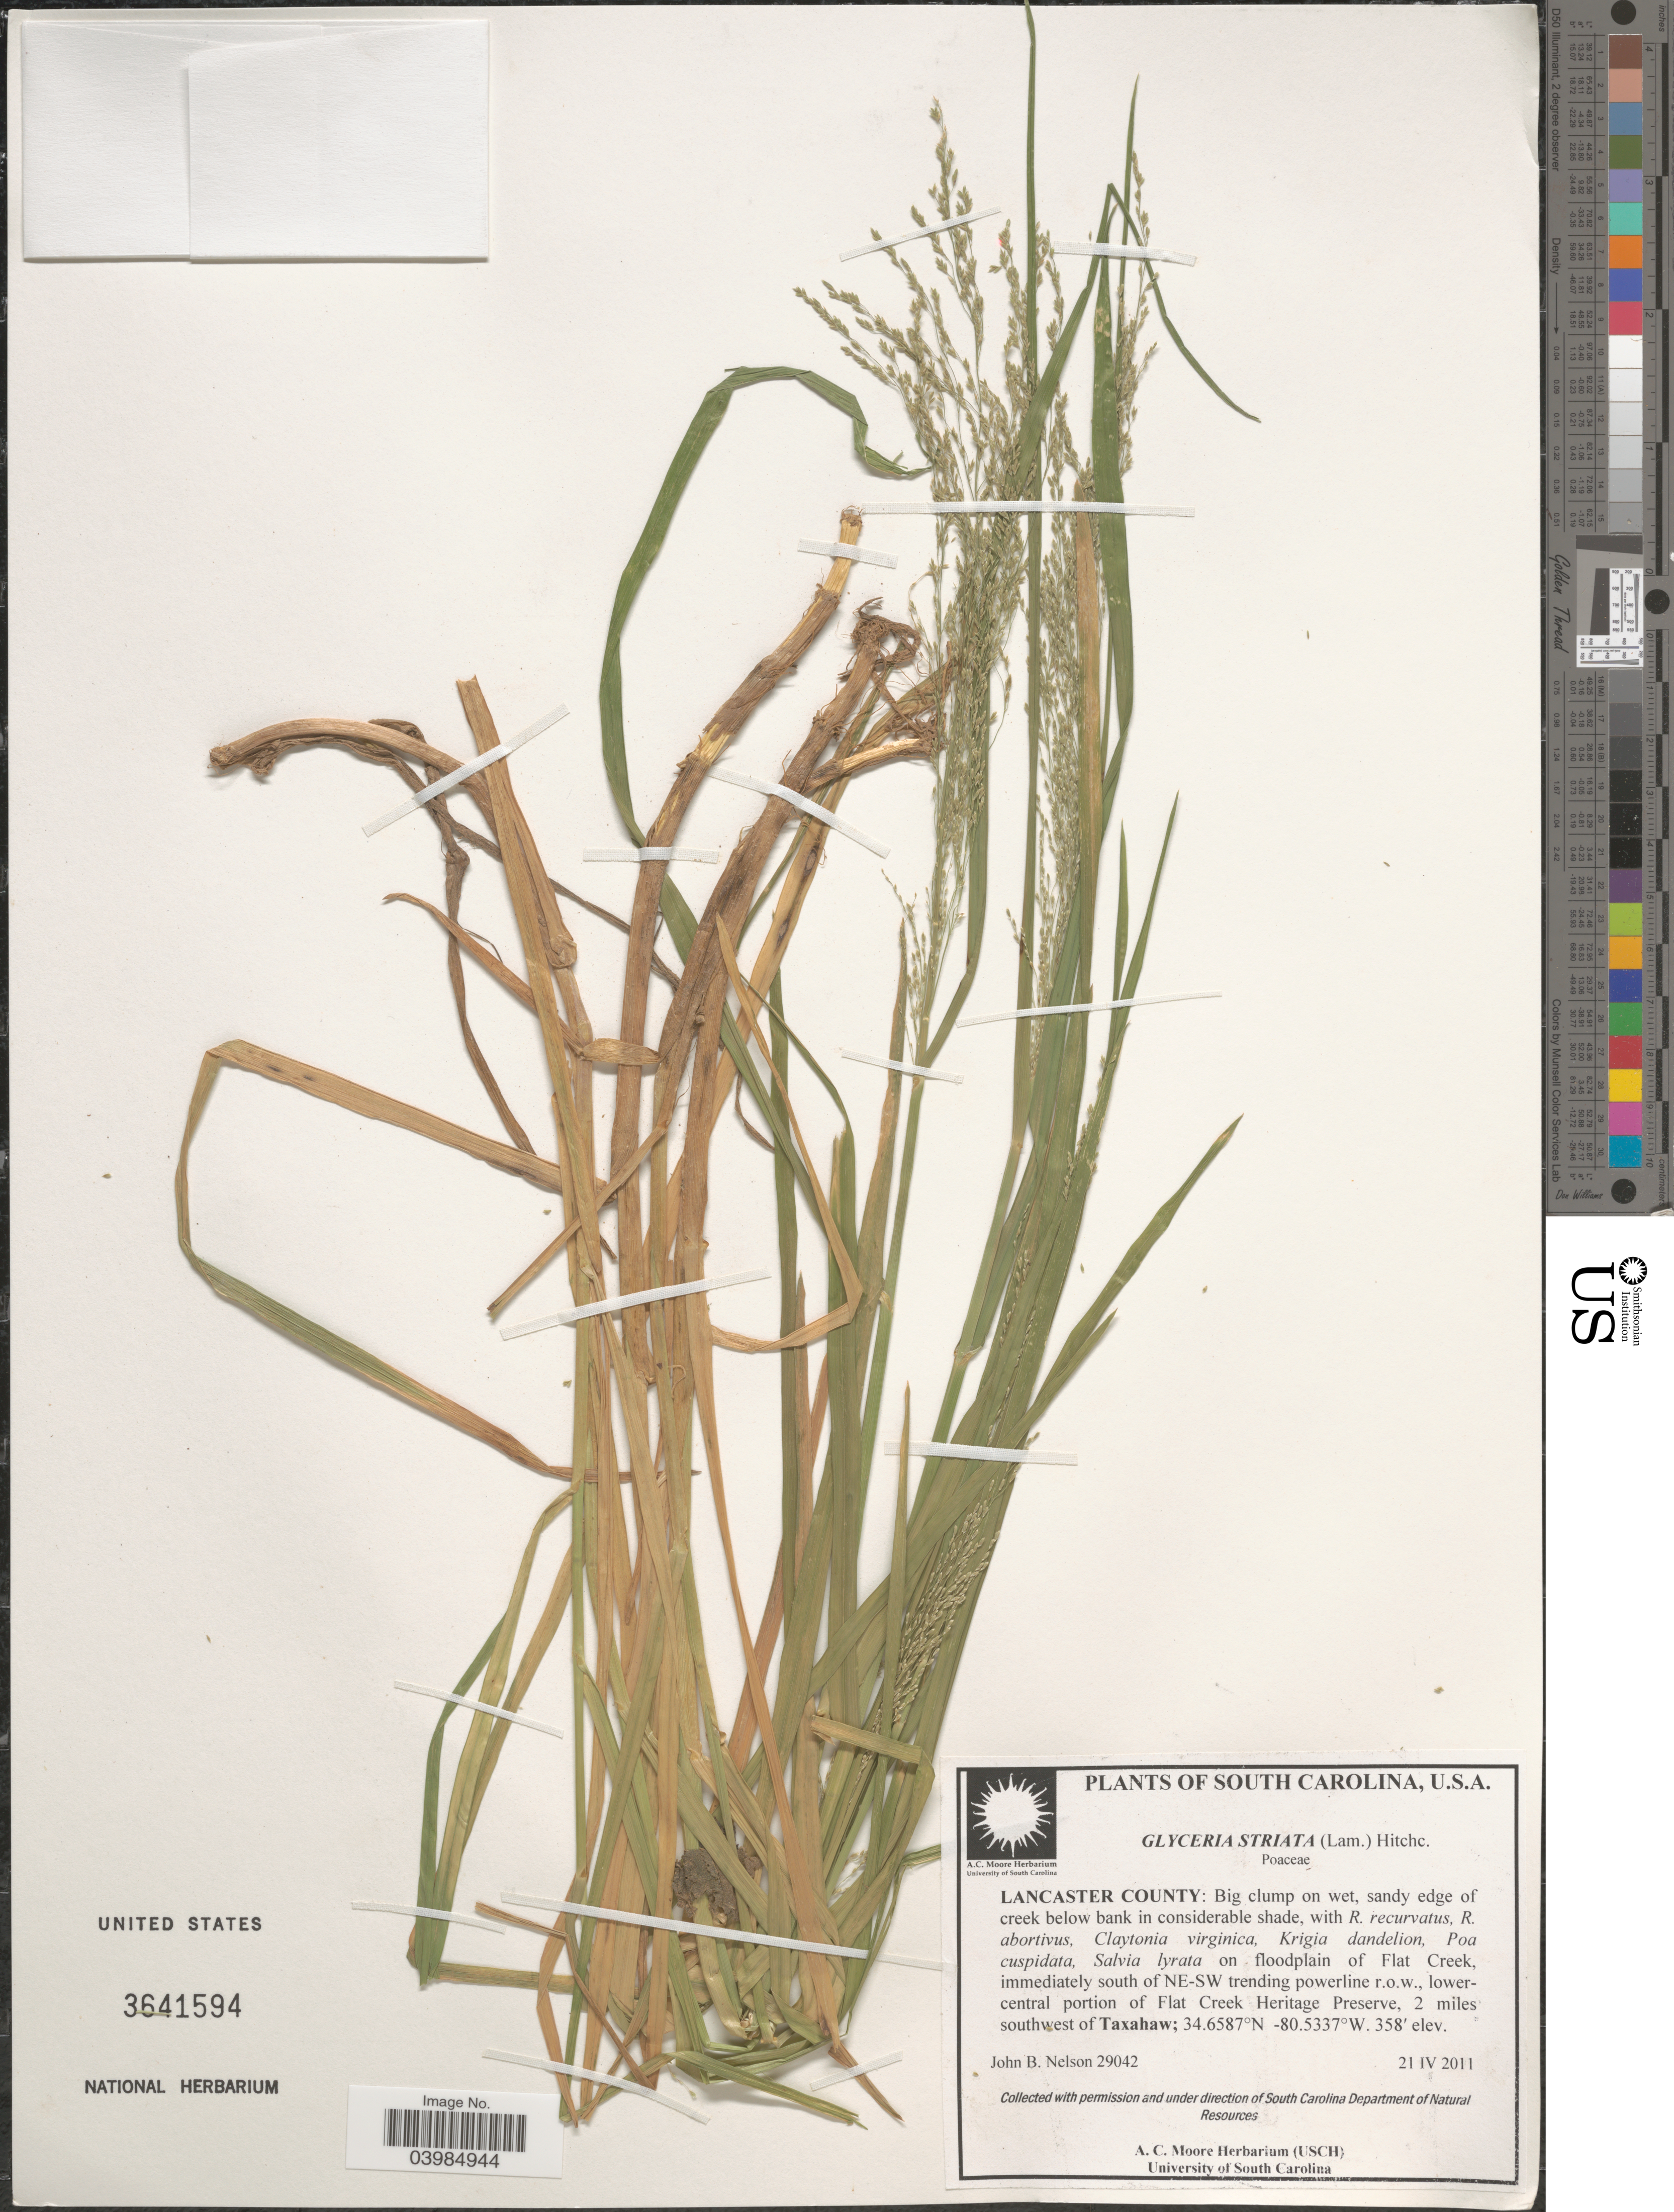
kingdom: Plantae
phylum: Tracheophyta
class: Liliopsida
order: Poales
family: Poaceae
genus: Glyceria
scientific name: Glyceria striata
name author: (Lam.) Hitchc.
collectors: J. B. Nelson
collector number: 29042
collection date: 2011-04-21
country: United States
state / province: South Carolina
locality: Lancaster County. On floodplain of Flat Creek, immediately south of NE-SW trending powerline r.o.w., lower-central portion of Flat Creek Heritage Preserve, 2 miles southwest of Taxahaw.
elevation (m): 109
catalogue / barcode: US 3641594